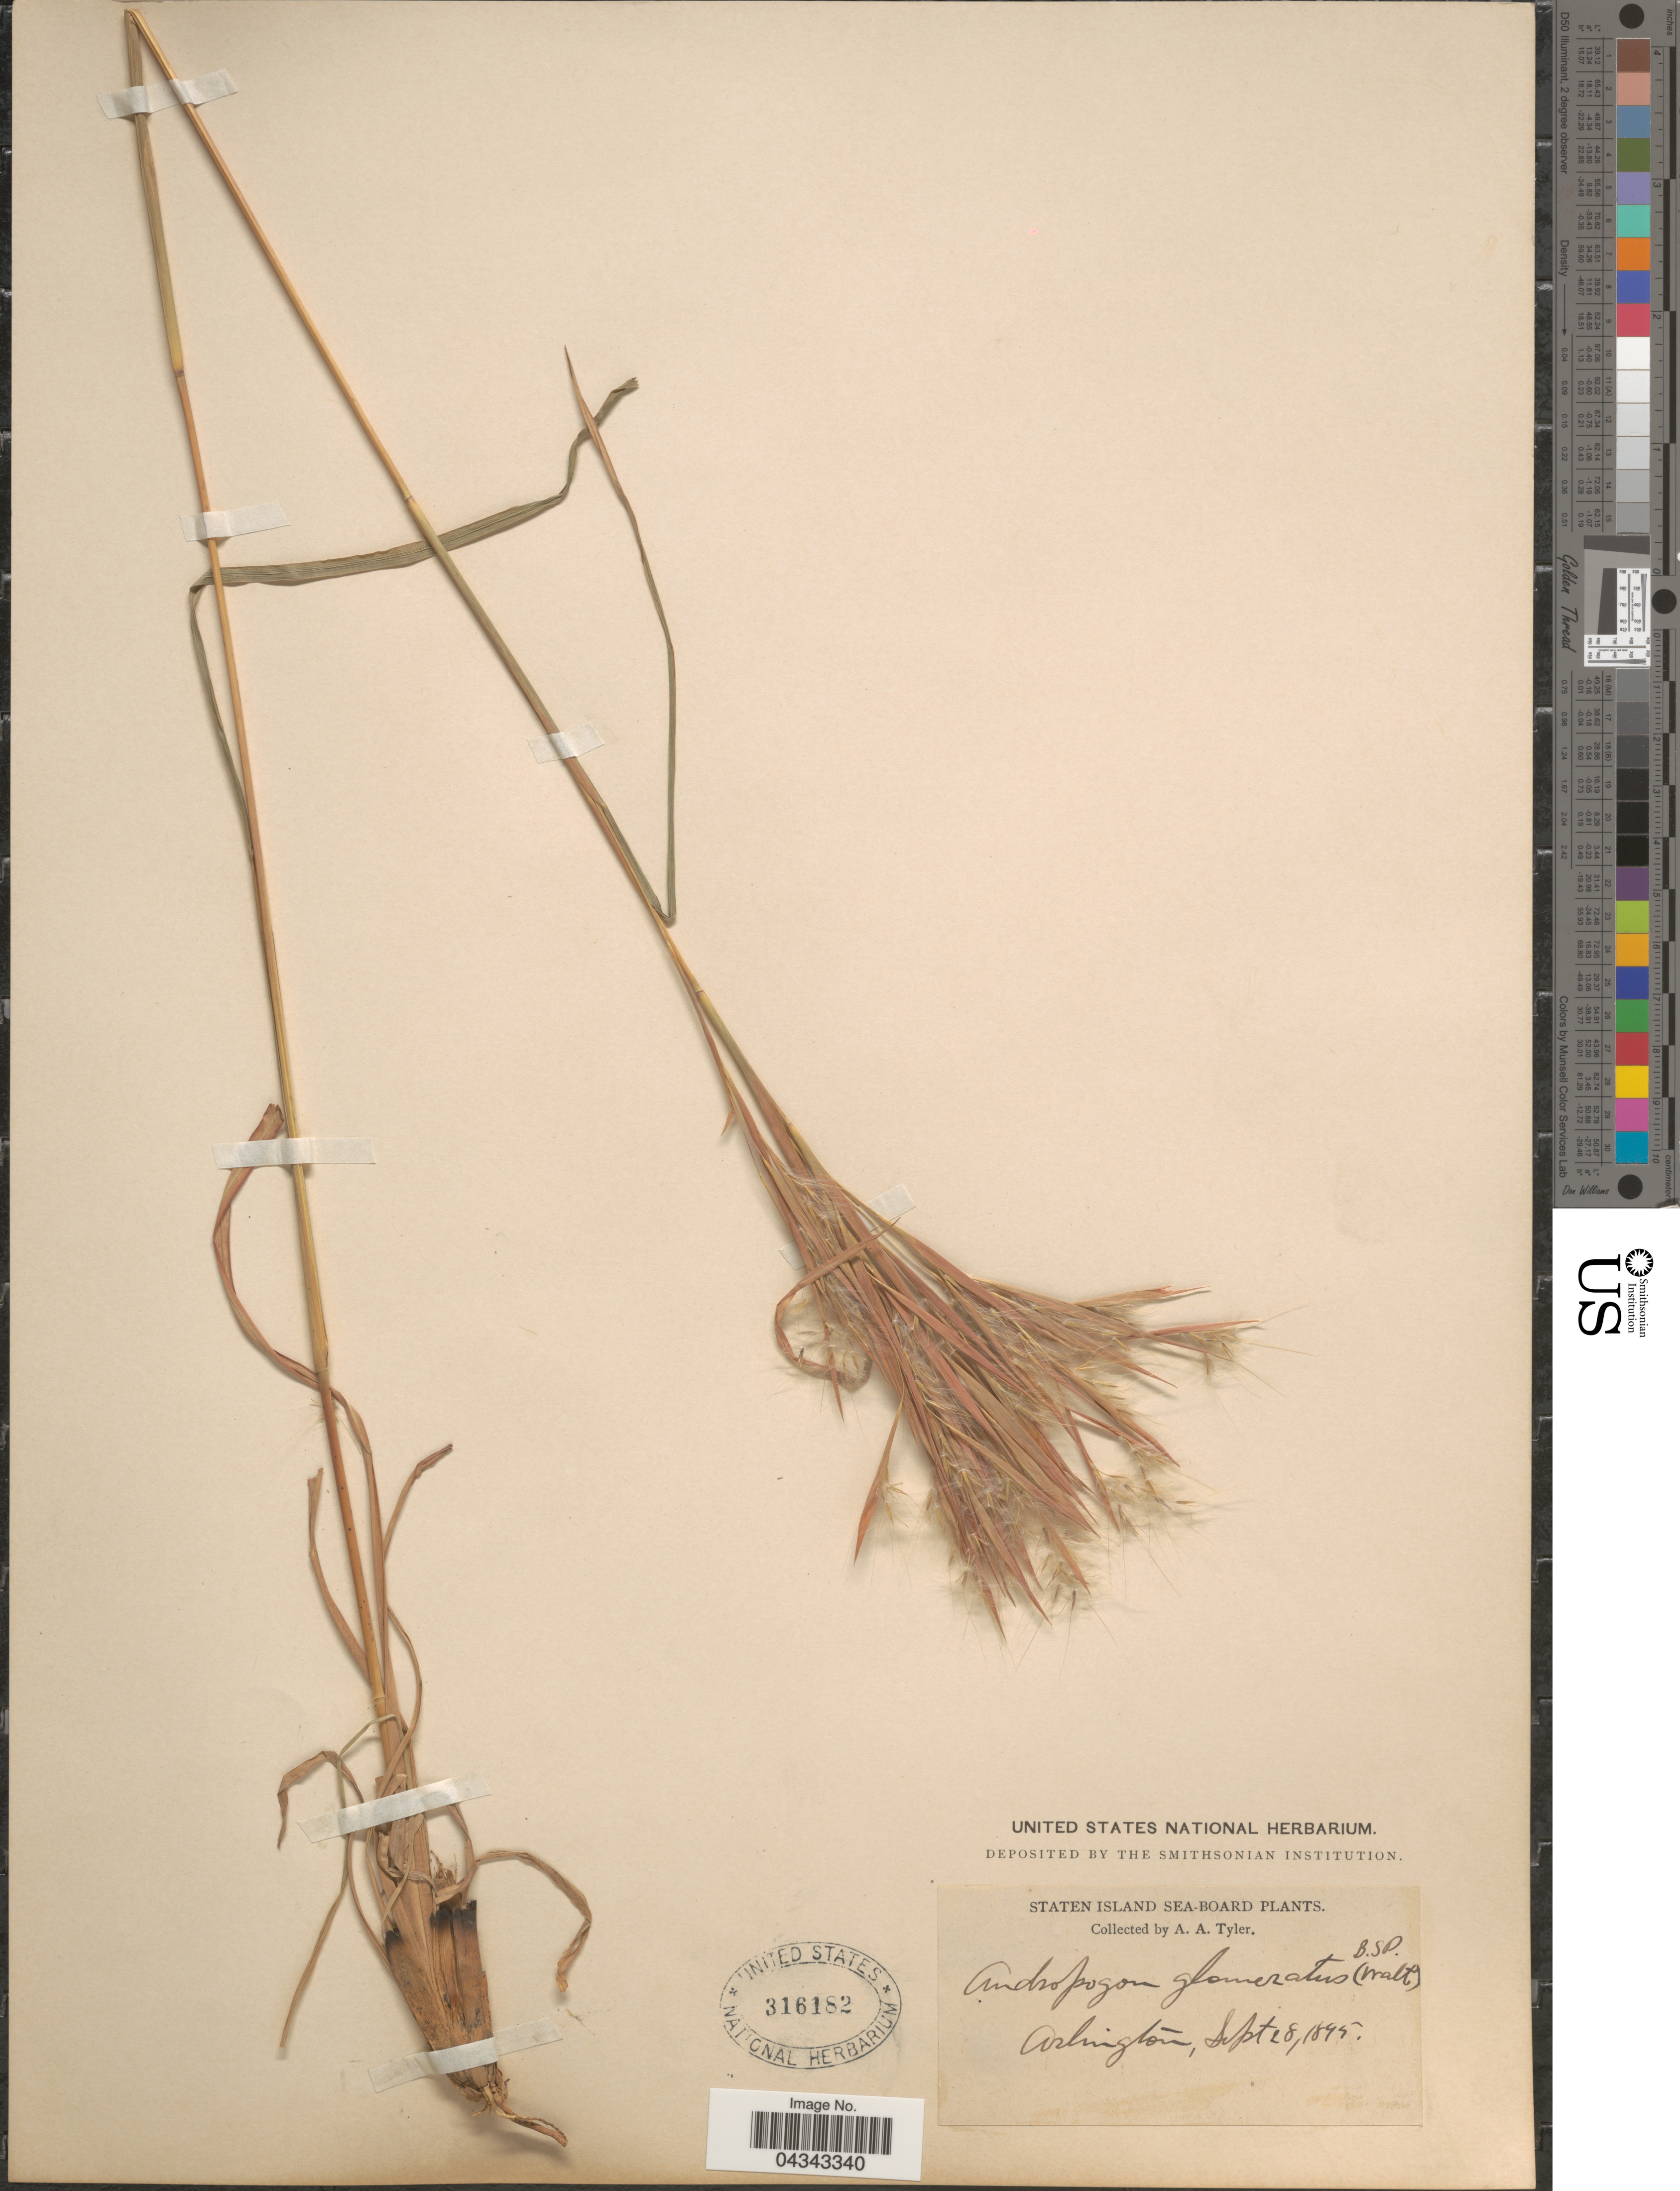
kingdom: Plantae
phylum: Tracheophyta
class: Liliopsida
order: Poales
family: Poaceae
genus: Andropogon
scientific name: Andropogon glomeratus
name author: (Walter) Britton, Stearns & Poggenb.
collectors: A. Tyler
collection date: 1895-09-28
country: United States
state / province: New York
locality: Staten Island Sea-Board. Arlington.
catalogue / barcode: US 316182